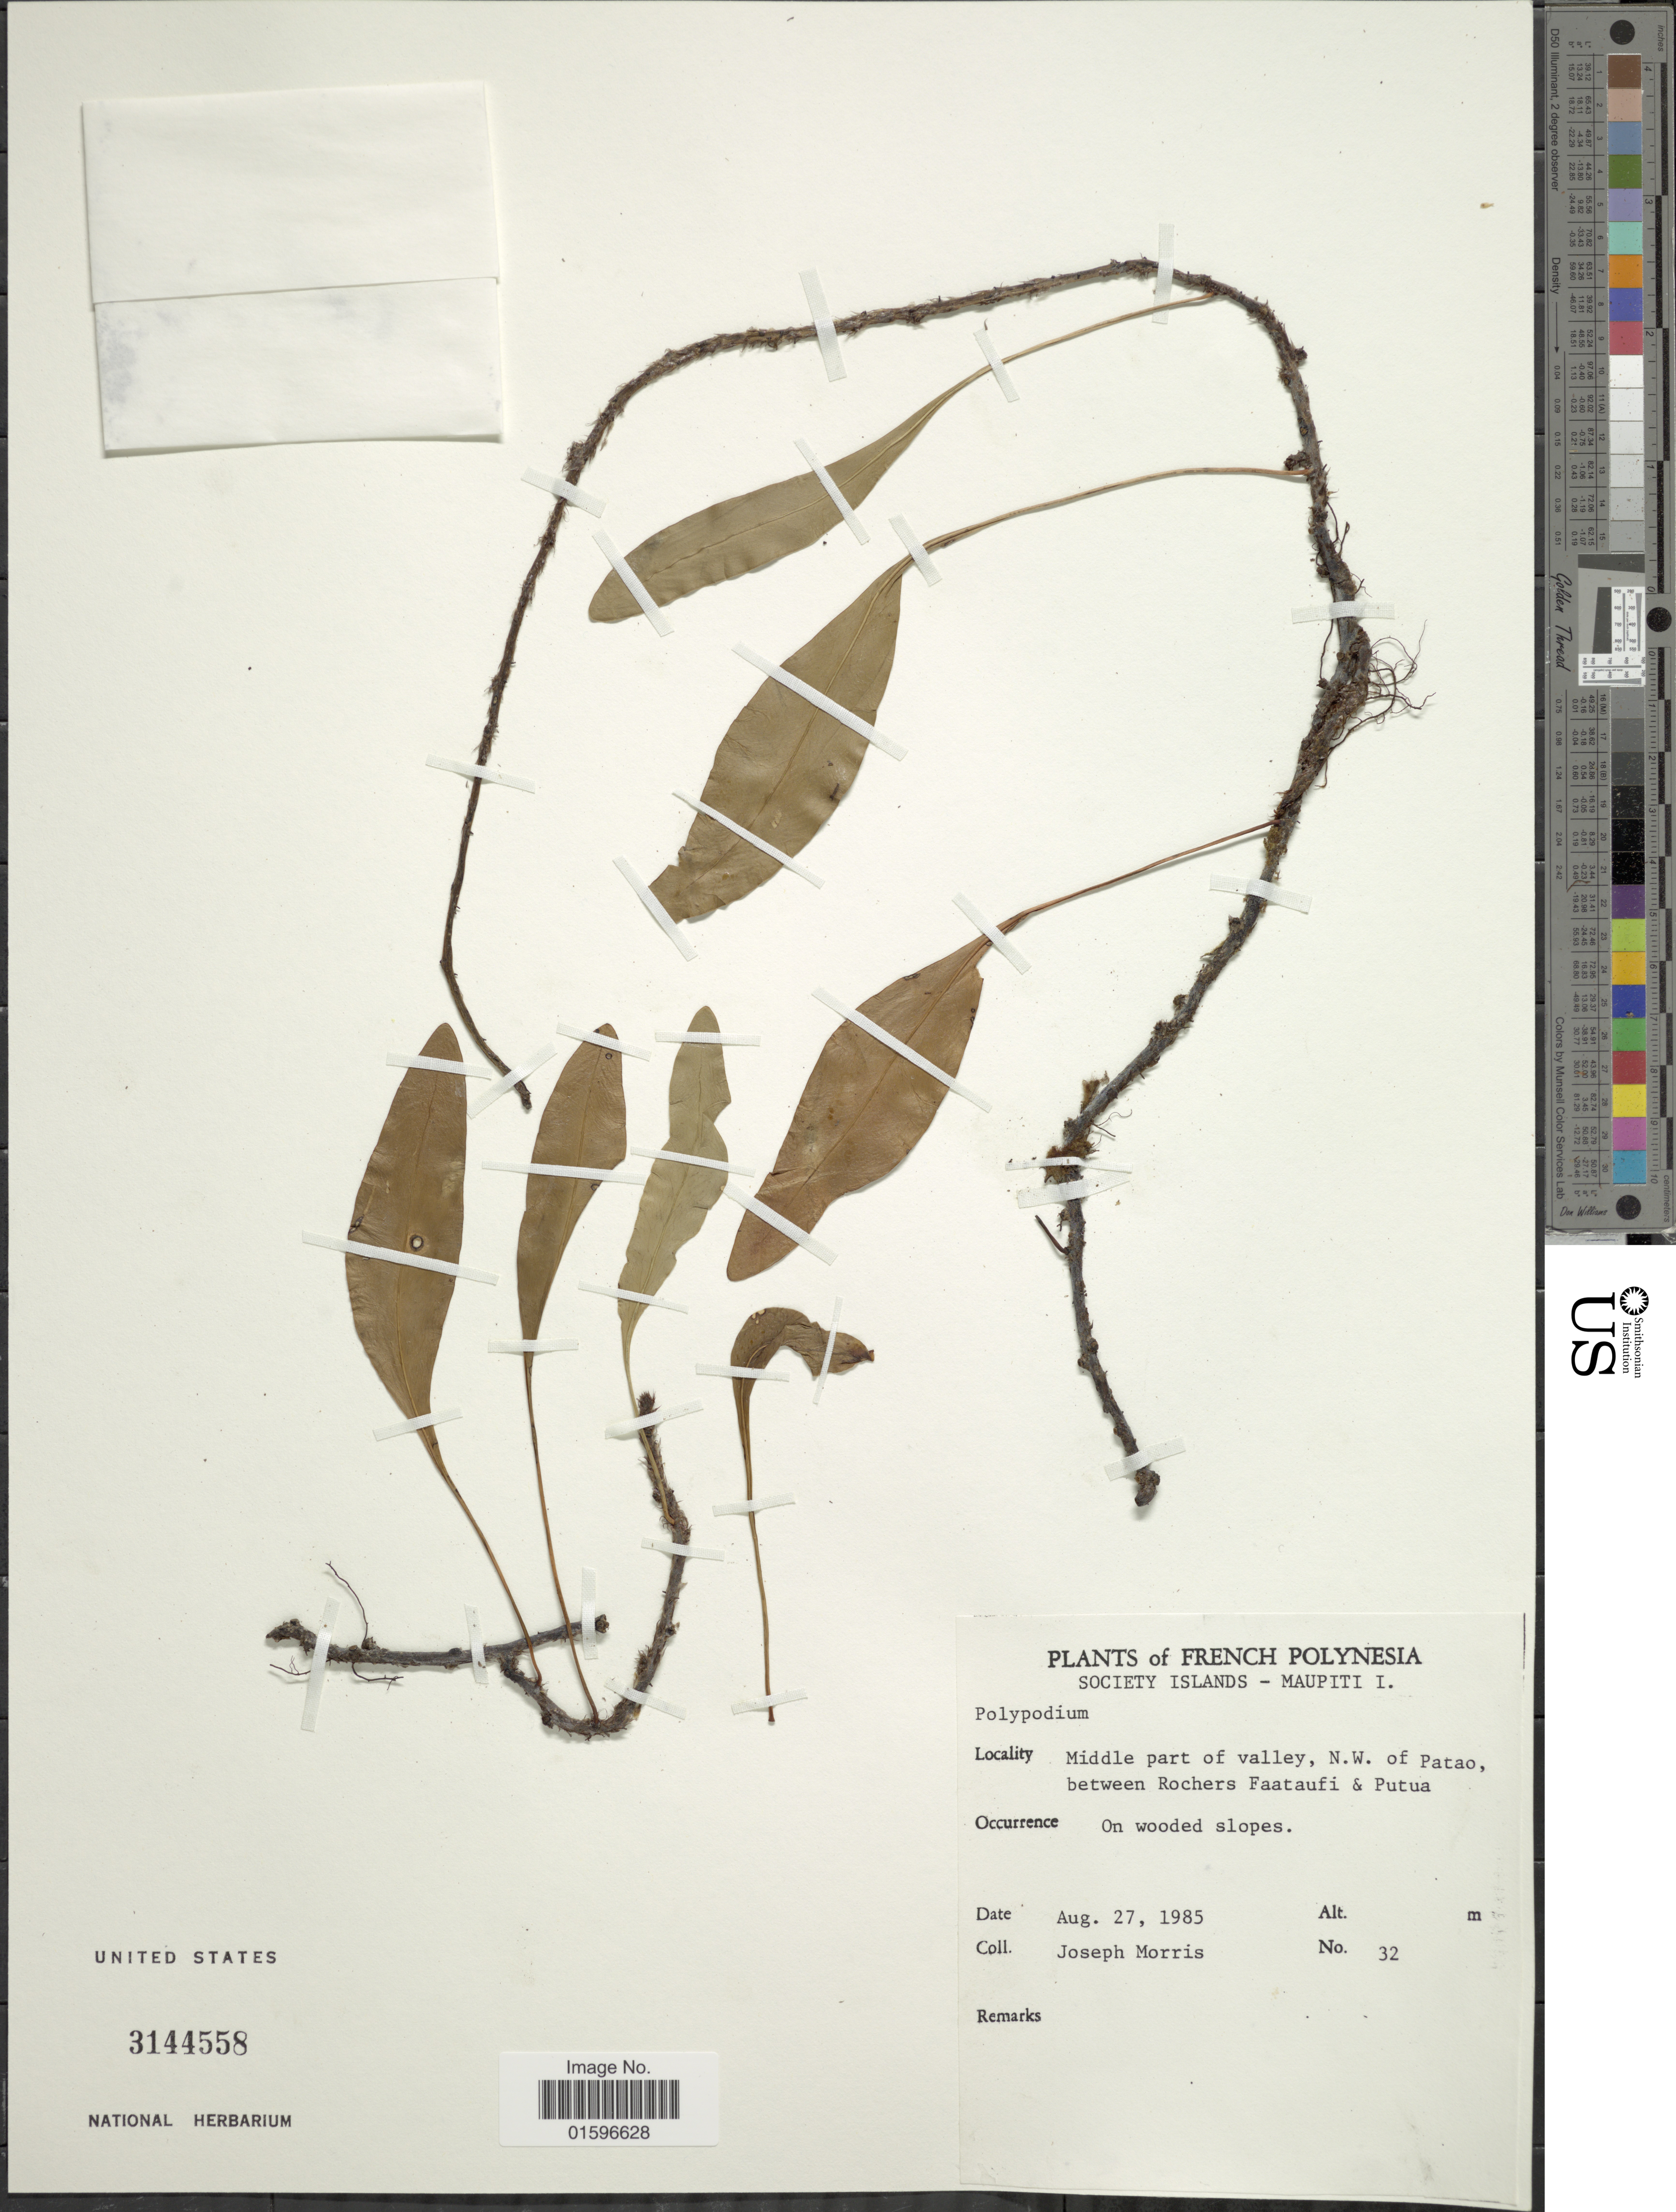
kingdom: Plantae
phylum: Tracheophyta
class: Polypodiopsida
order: Polypodiales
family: Polypodiaceae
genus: Microsorum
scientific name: Microsorum grossum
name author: (Langsd. & Fisch.) S.B. Andrews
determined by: Florence, J.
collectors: J. Morris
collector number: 32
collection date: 1985-08-27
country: French Polynesia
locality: French Polynesia, Society Islands - Maupito I. Middle part of valley, N. W. of Patao between Rochers Faataufi & Putua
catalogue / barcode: US 3144558